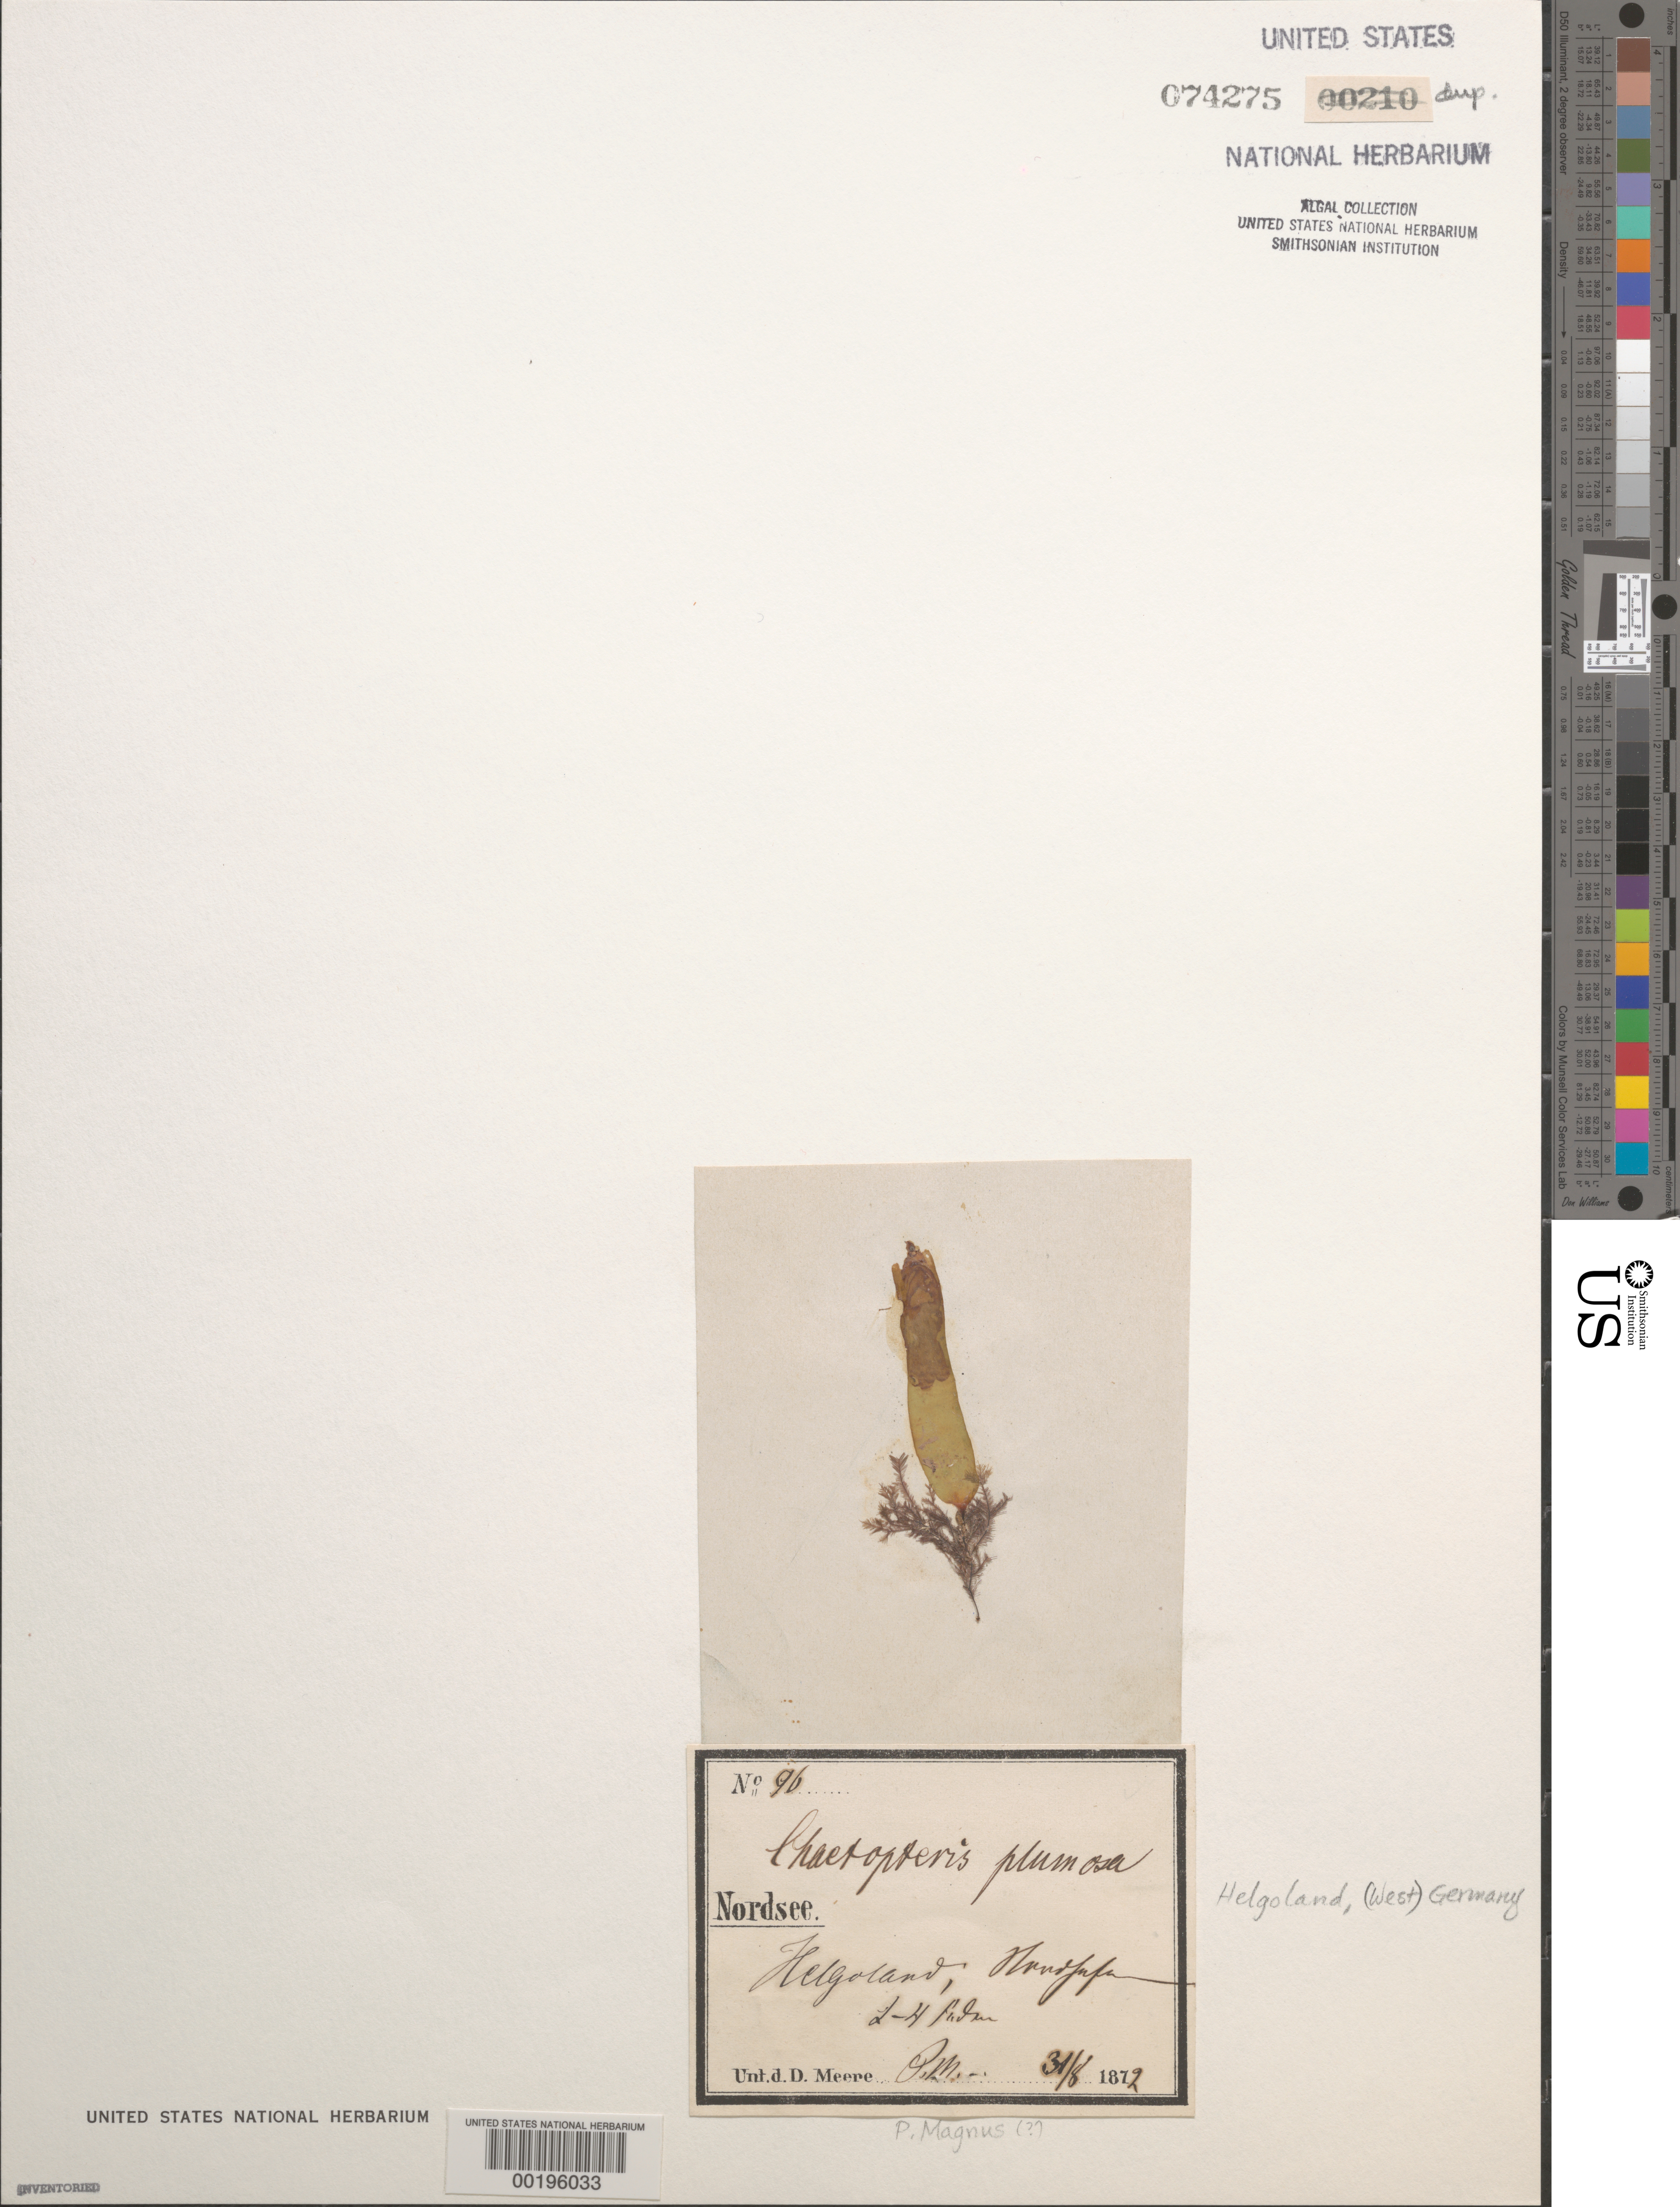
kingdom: Chromista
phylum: Ochrophyta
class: Phaeophyceae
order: Sphacelariales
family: Sphacelariaceae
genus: Chaetopteris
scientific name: Chaetopteris plumosa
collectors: P. W. Magnus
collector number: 96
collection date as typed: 31 Aug 1872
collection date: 1872-08-31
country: Germany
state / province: Schleswig-Holstein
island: Helgoland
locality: North Sea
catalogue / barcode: US 74275